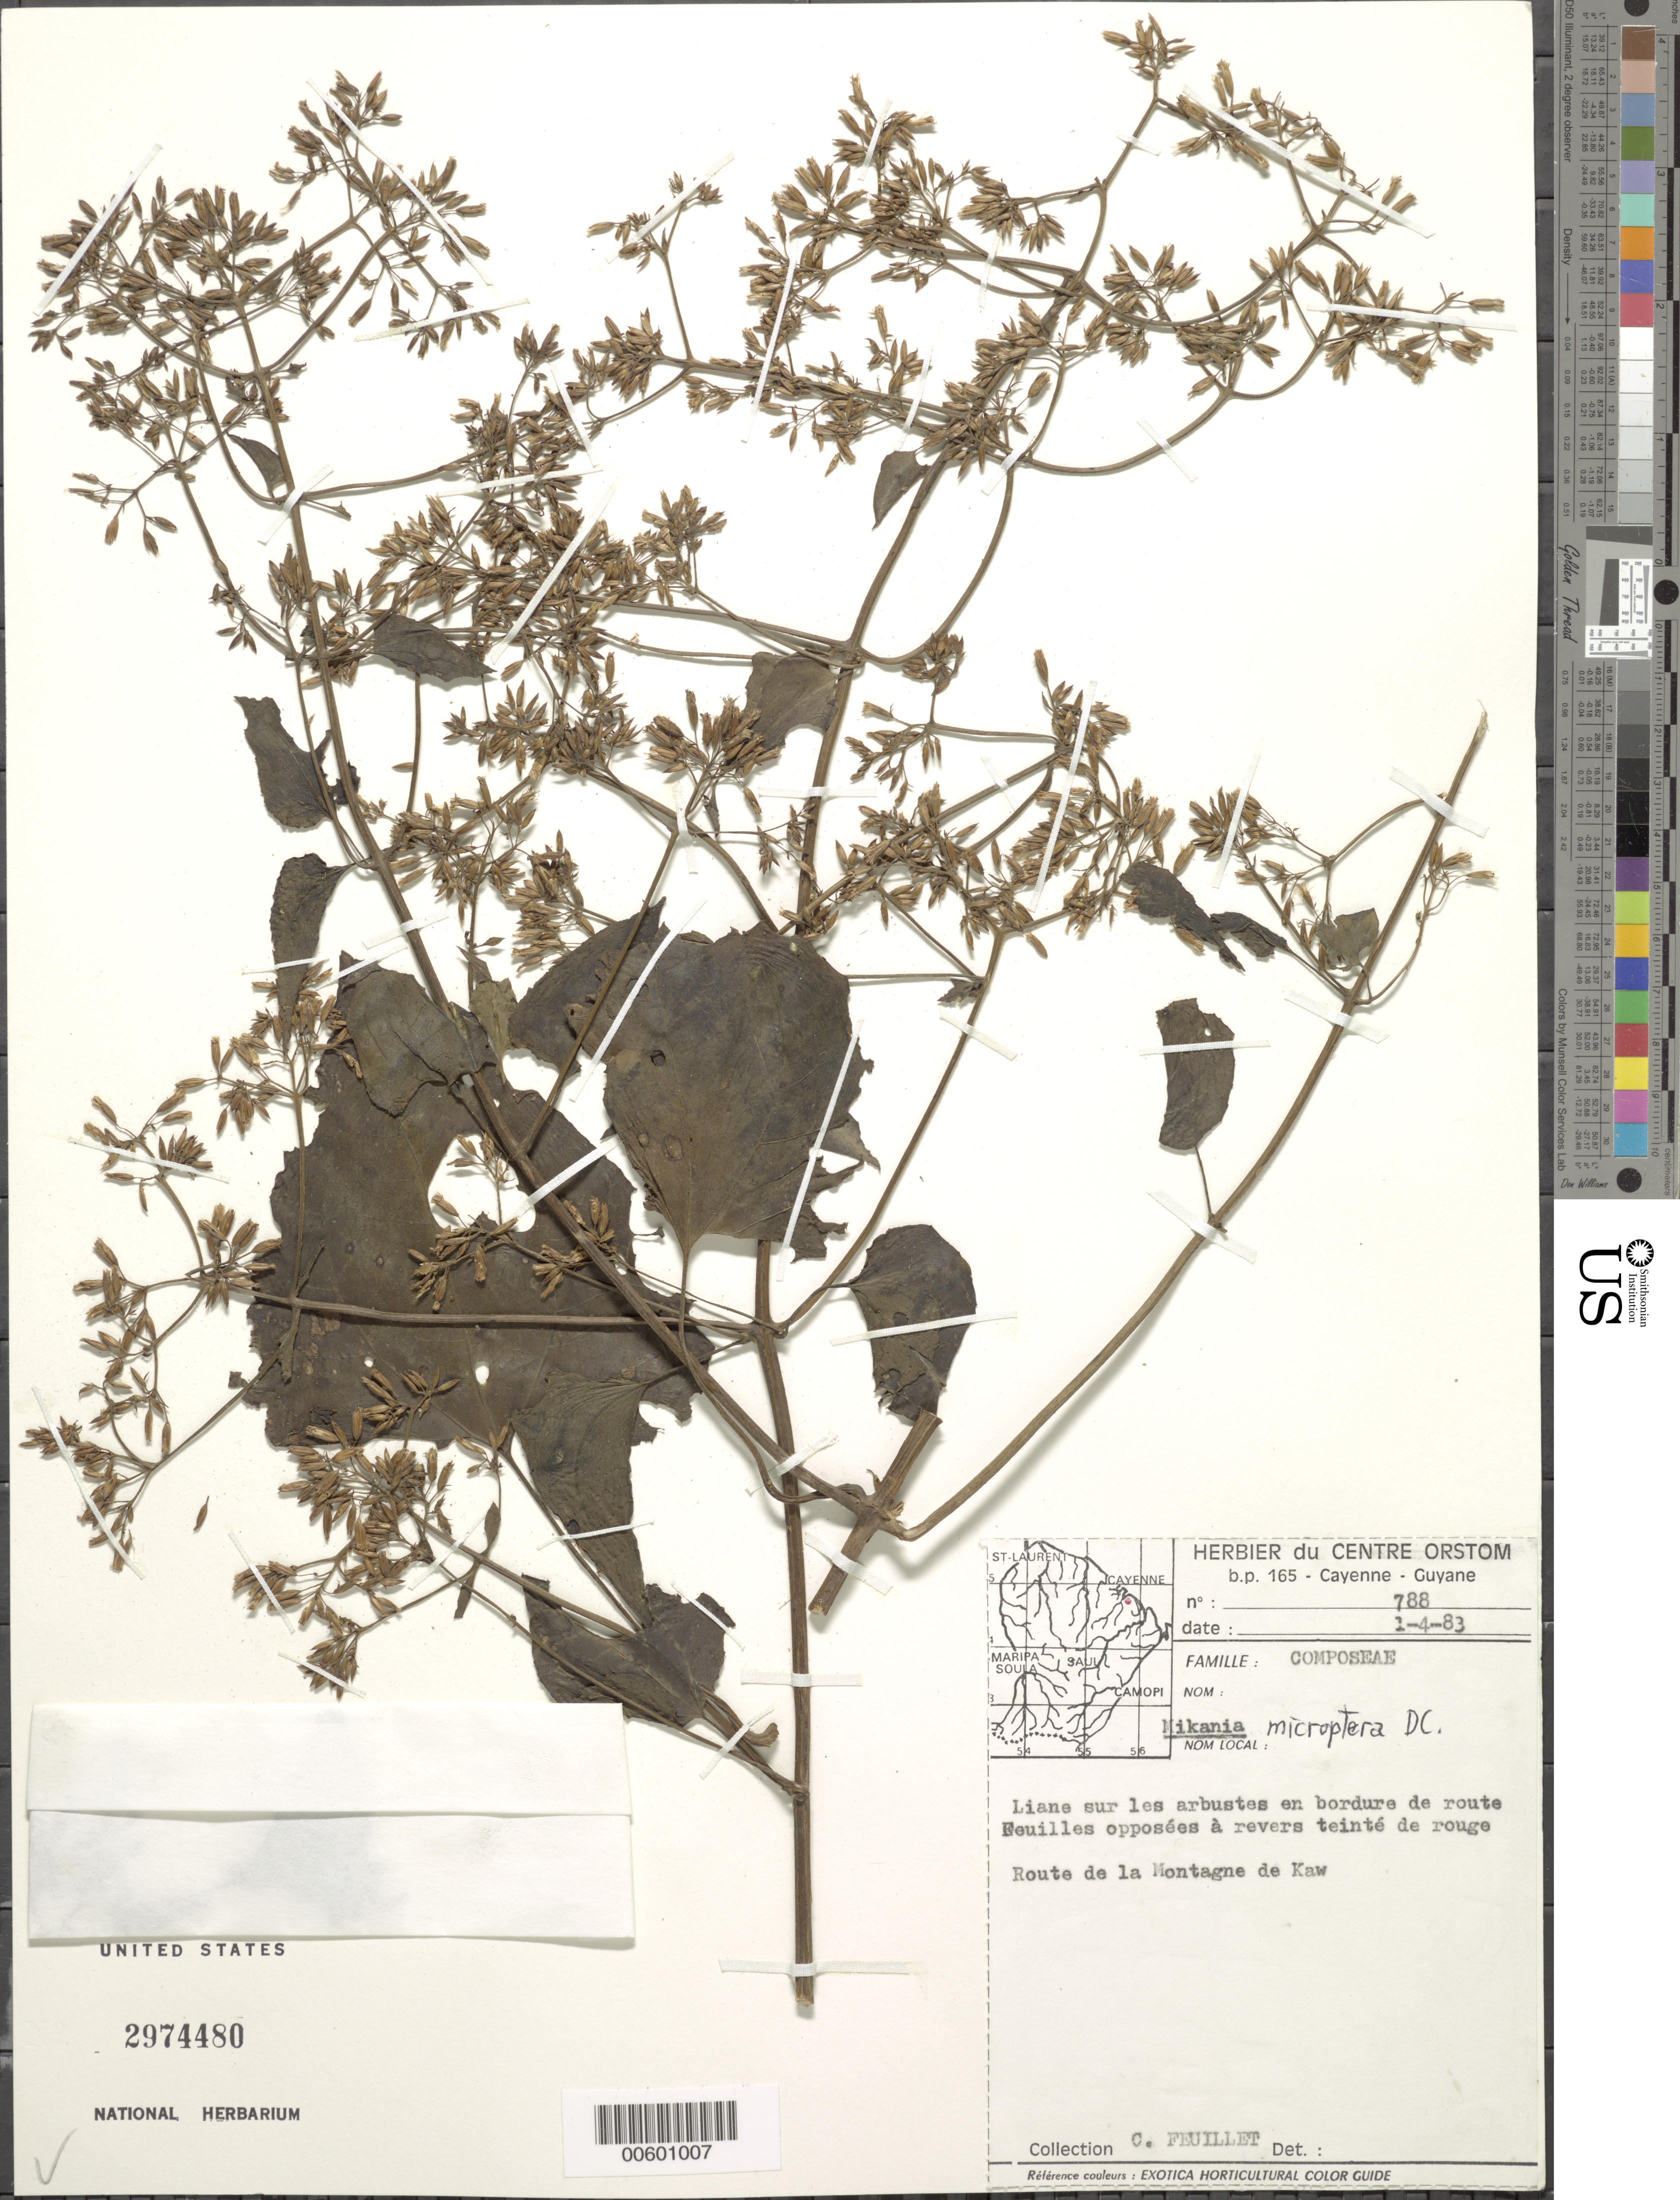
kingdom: Plantae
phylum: Tracheophyta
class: Magnoliopsida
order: Asterales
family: Asteraceae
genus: Mikania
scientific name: Mikania microptera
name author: DC.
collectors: C. Feuillet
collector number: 788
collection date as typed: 1-Apr-83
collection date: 1983-04-01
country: French Guiana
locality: Montagne de Kaw, route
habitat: Sur les arbustes en bordure de route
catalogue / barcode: US 2974480